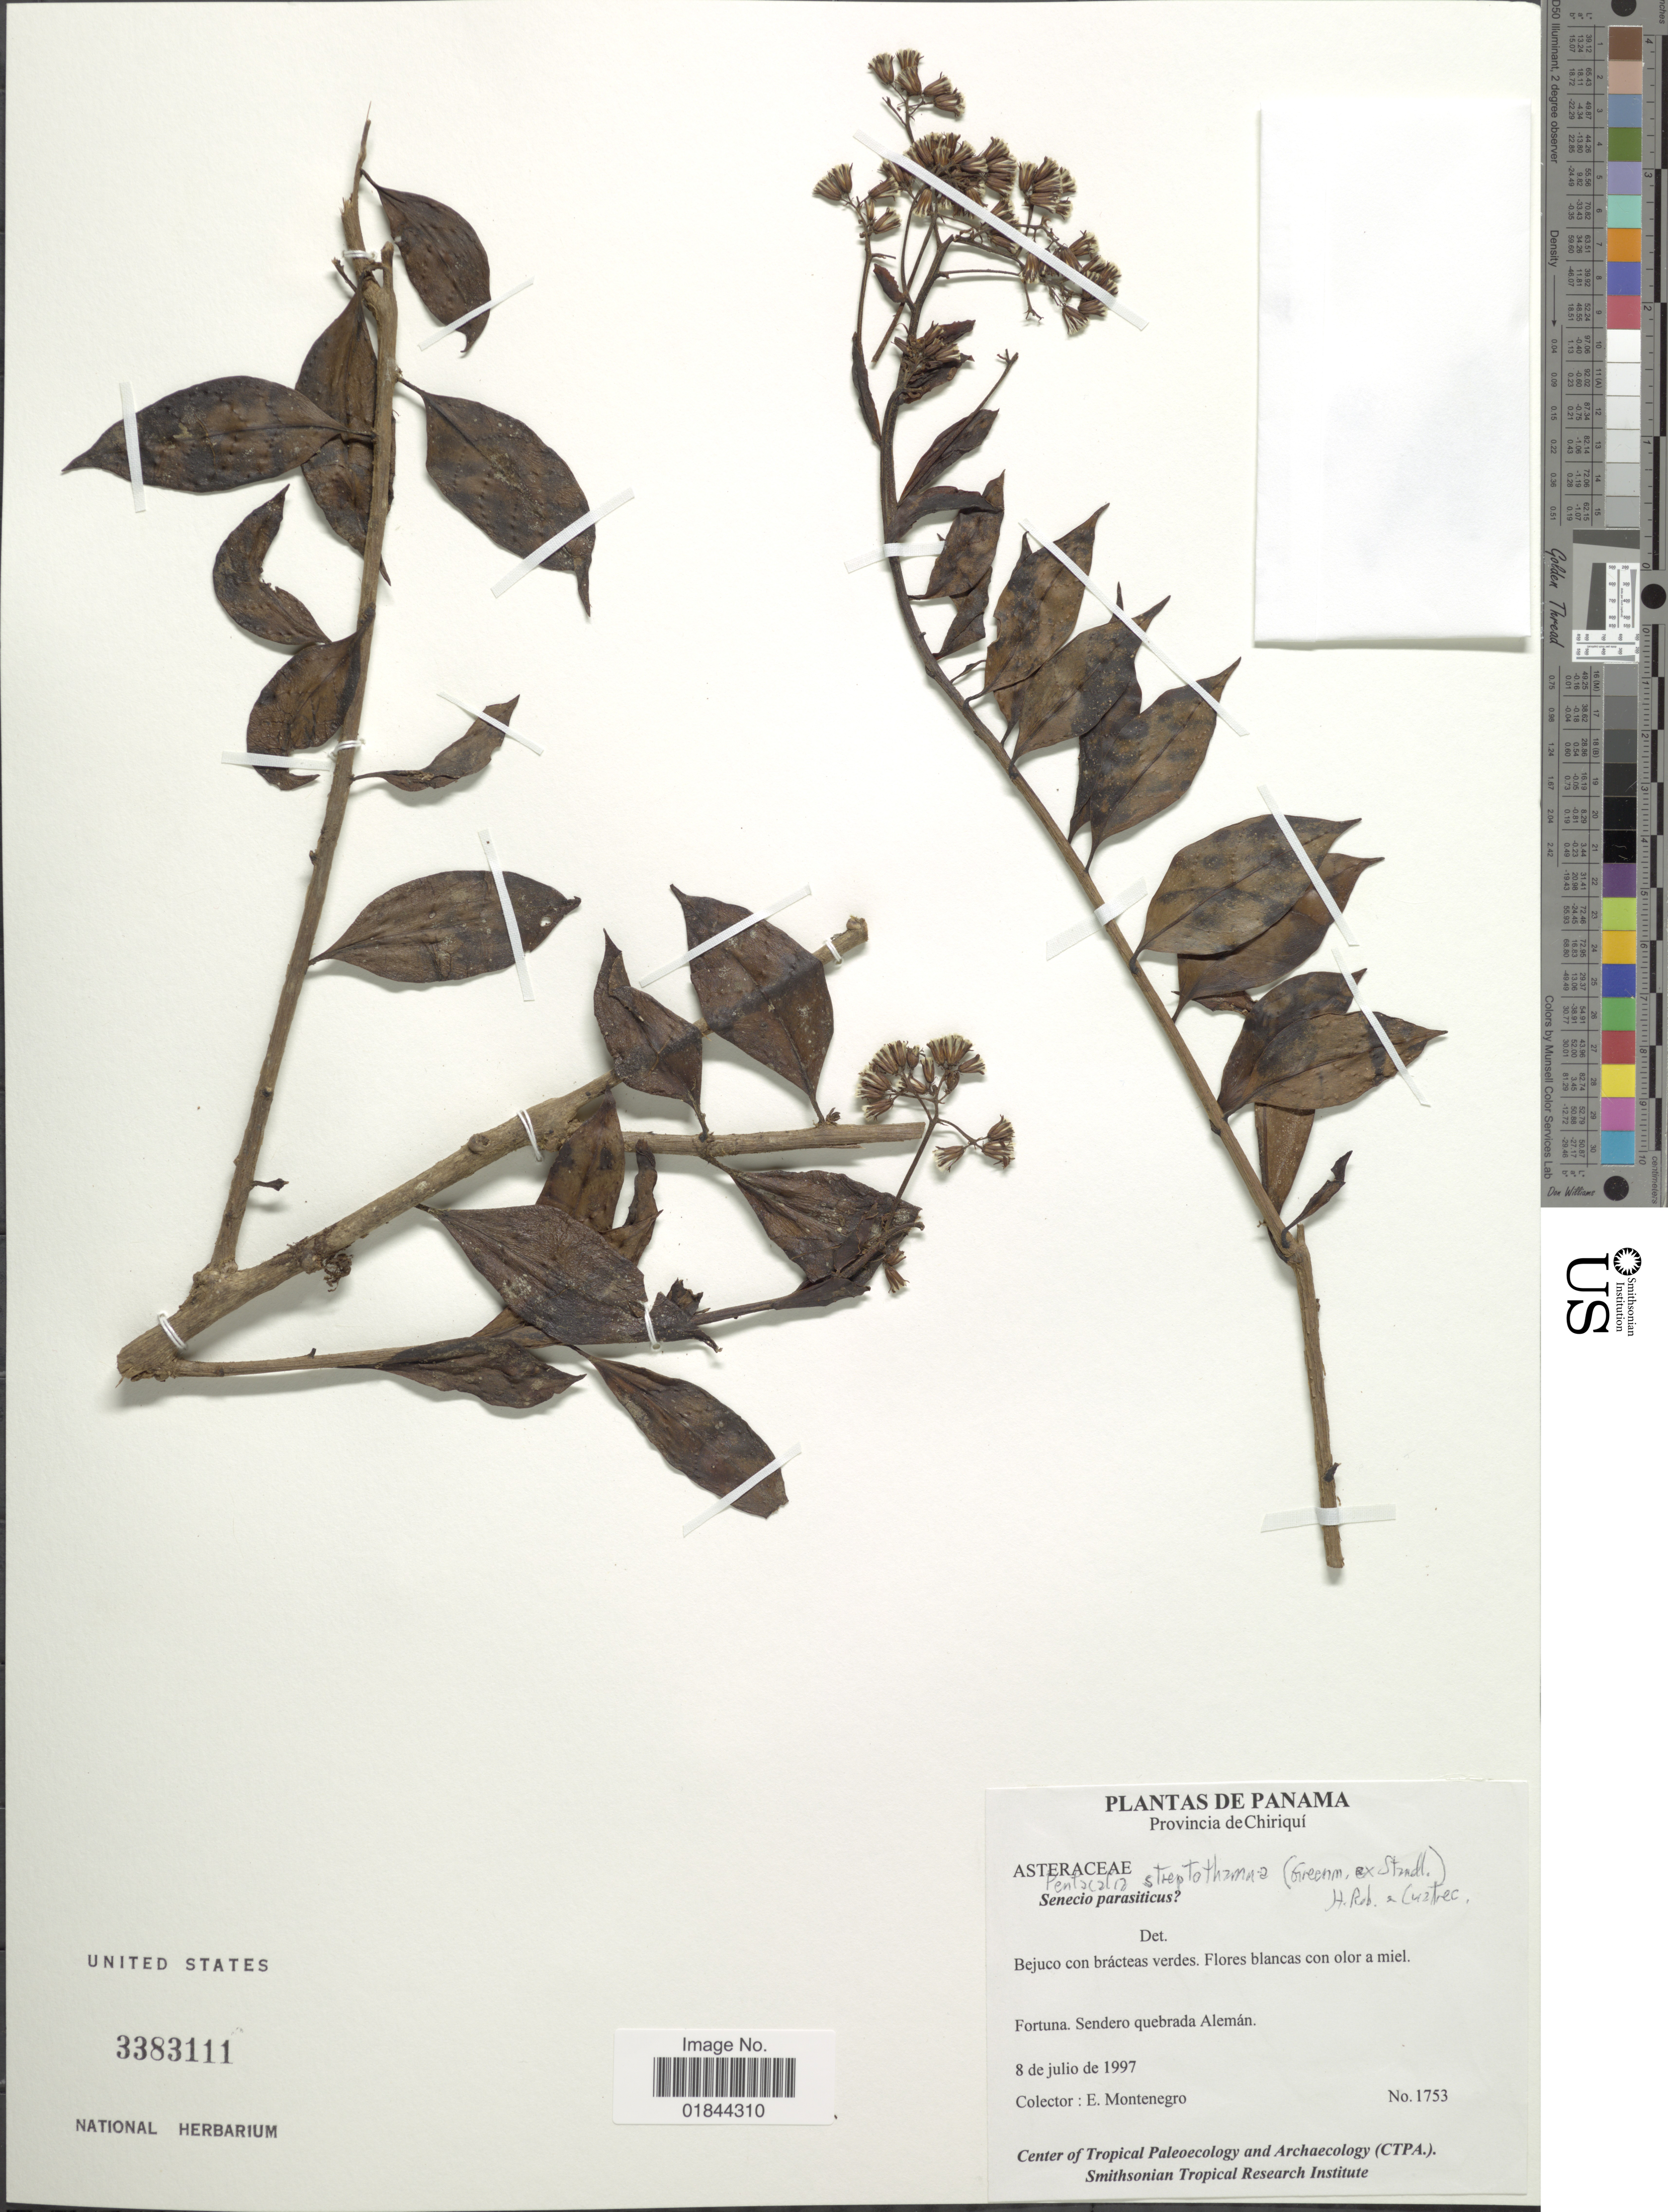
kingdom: Plantae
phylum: Tracheophyta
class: Magnoliopsida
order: Asterales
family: Asteraceae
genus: Pentacalia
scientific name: Pentacalia streptothamna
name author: (Greenm. ex Standl.) H. Rob. & Cuatrec.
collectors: E. Montenegro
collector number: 1753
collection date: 1997-07-08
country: Panama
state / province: Chiriqui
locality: Fortuna. Sendero quebrada Aleman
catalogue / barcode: US 3383111